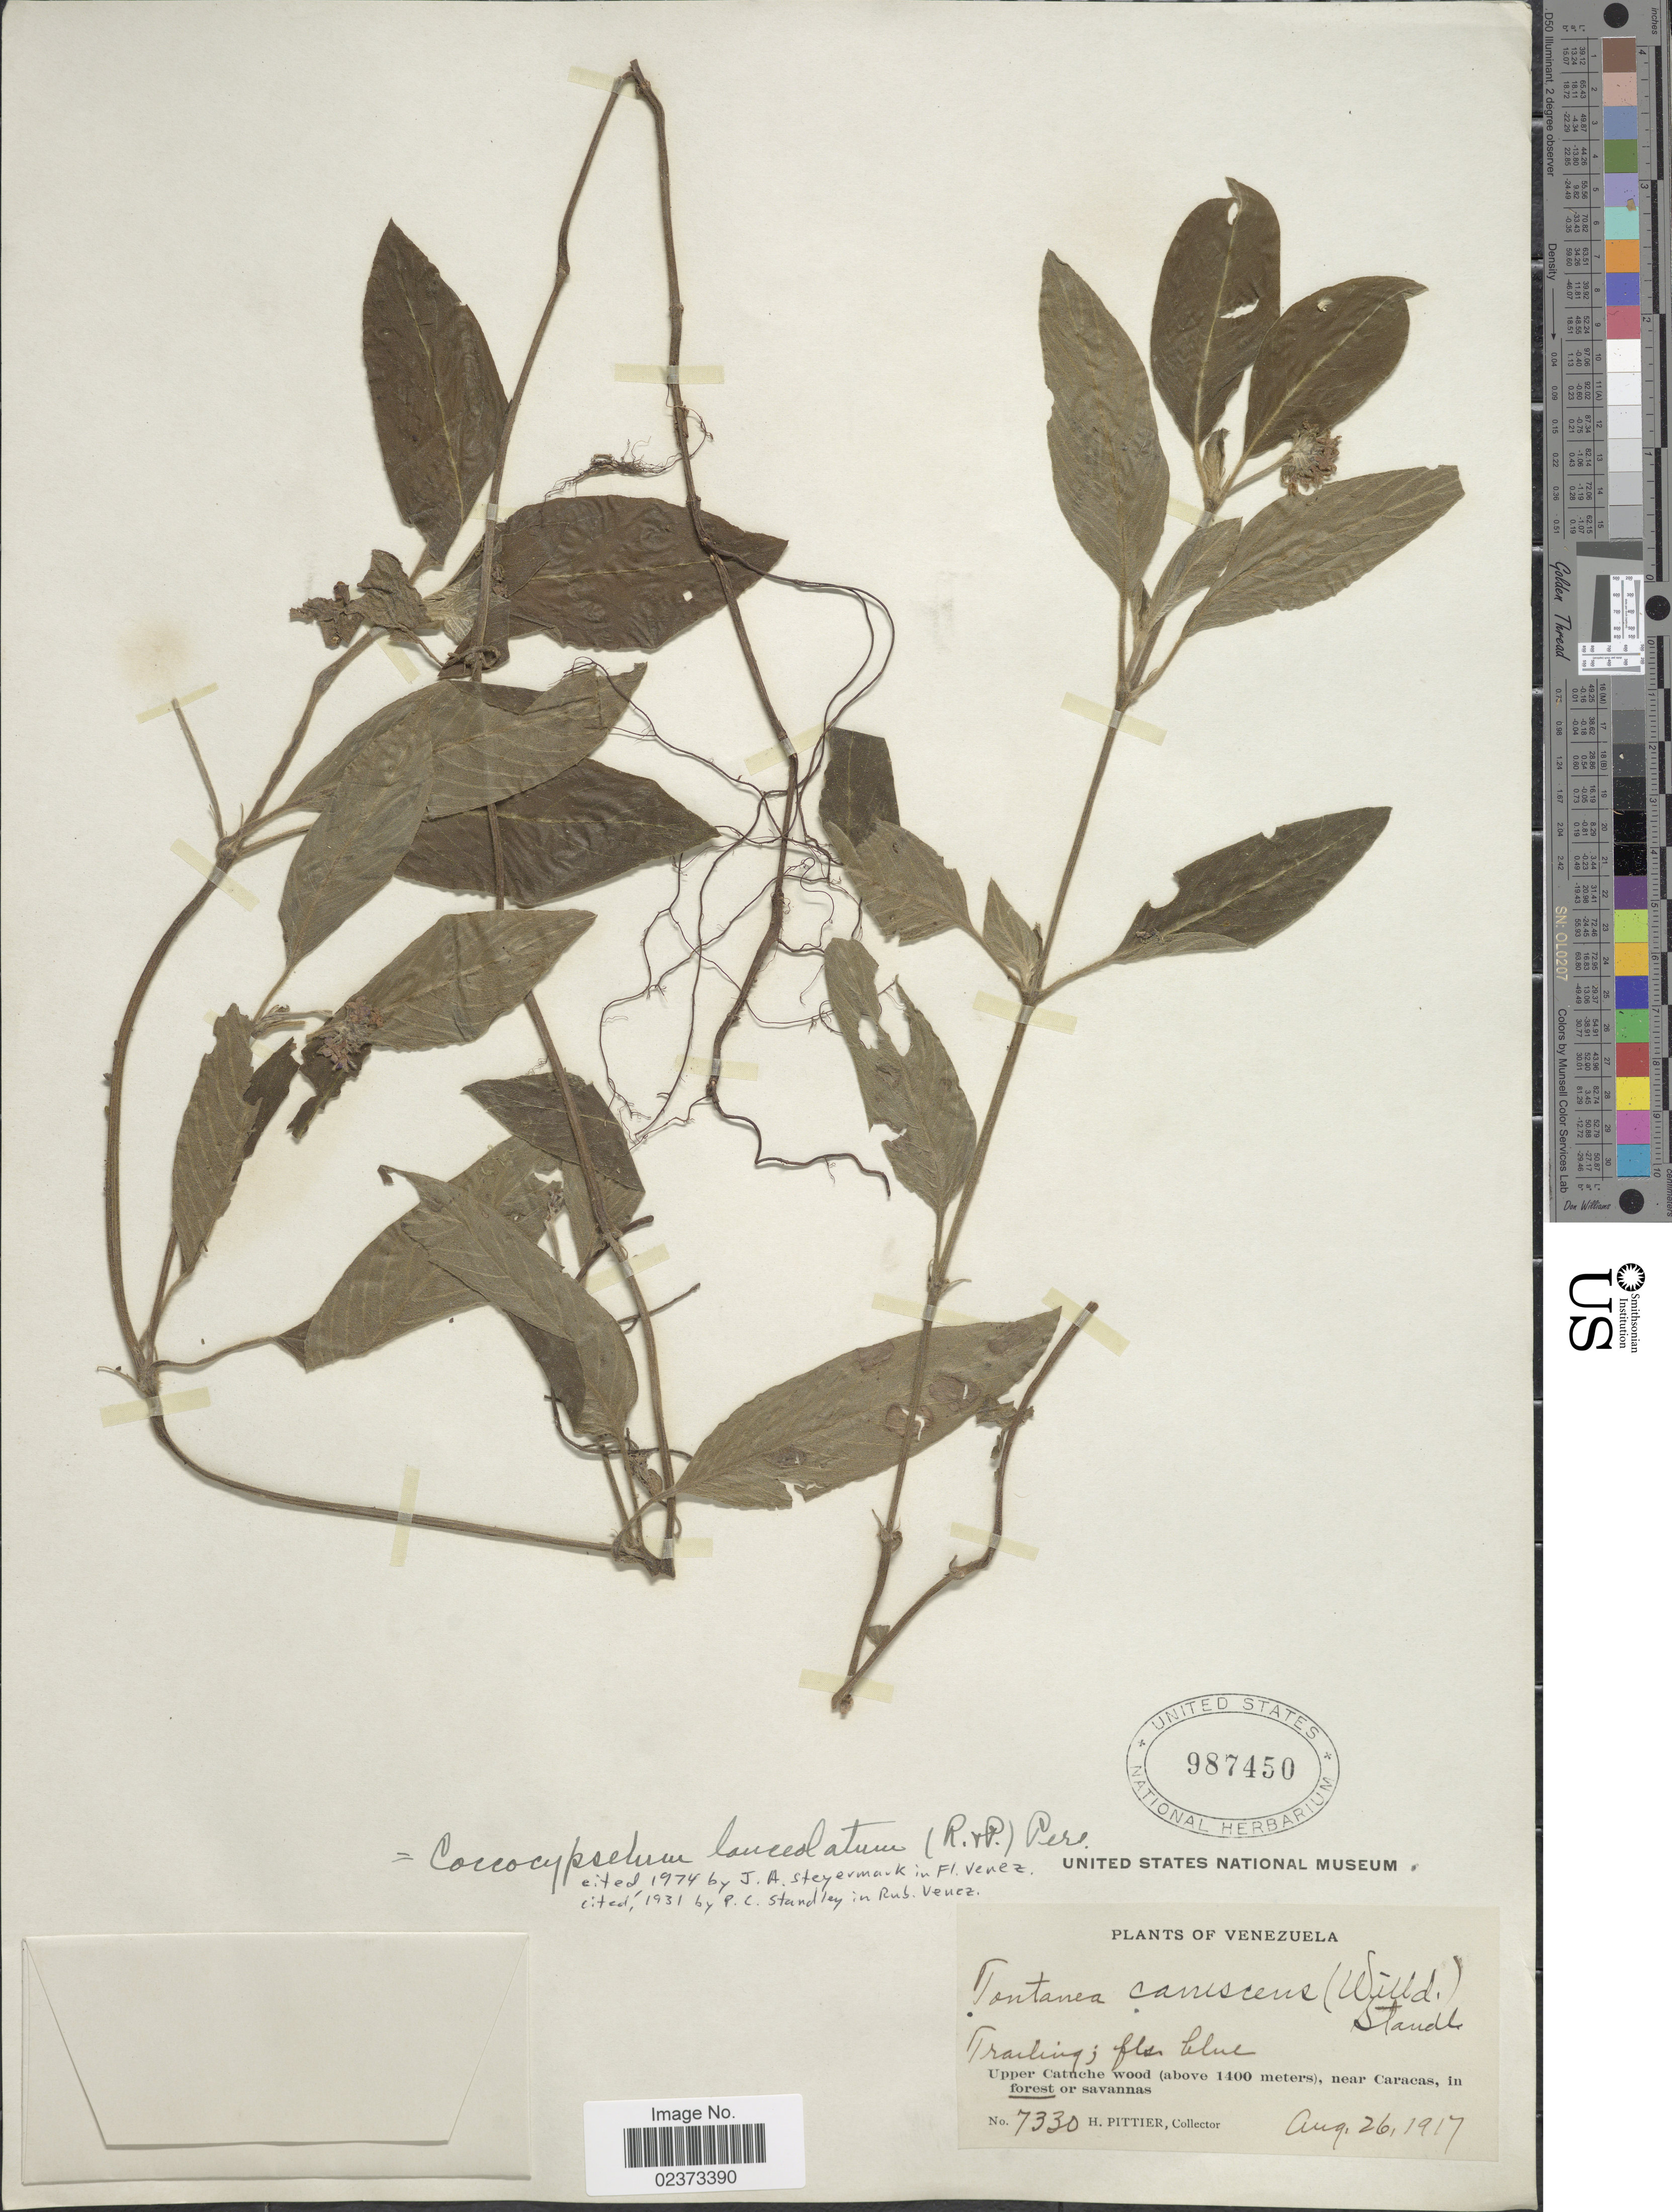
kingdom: Plantae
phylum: Tracheophyta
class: Magnoliopsida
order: Gentianales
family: Rubiaceae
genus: Coccocypselum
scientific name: Coccocypselum lanceolatum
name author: (Ruiz & Pav.) Pers.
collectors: H. F. Pittier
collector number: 7330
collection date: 1917-08-26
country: Venezuela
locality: Trailing, Upper Catuche woods, near Caracas, in forest or savannas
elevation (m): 1400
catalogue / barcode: US 987450